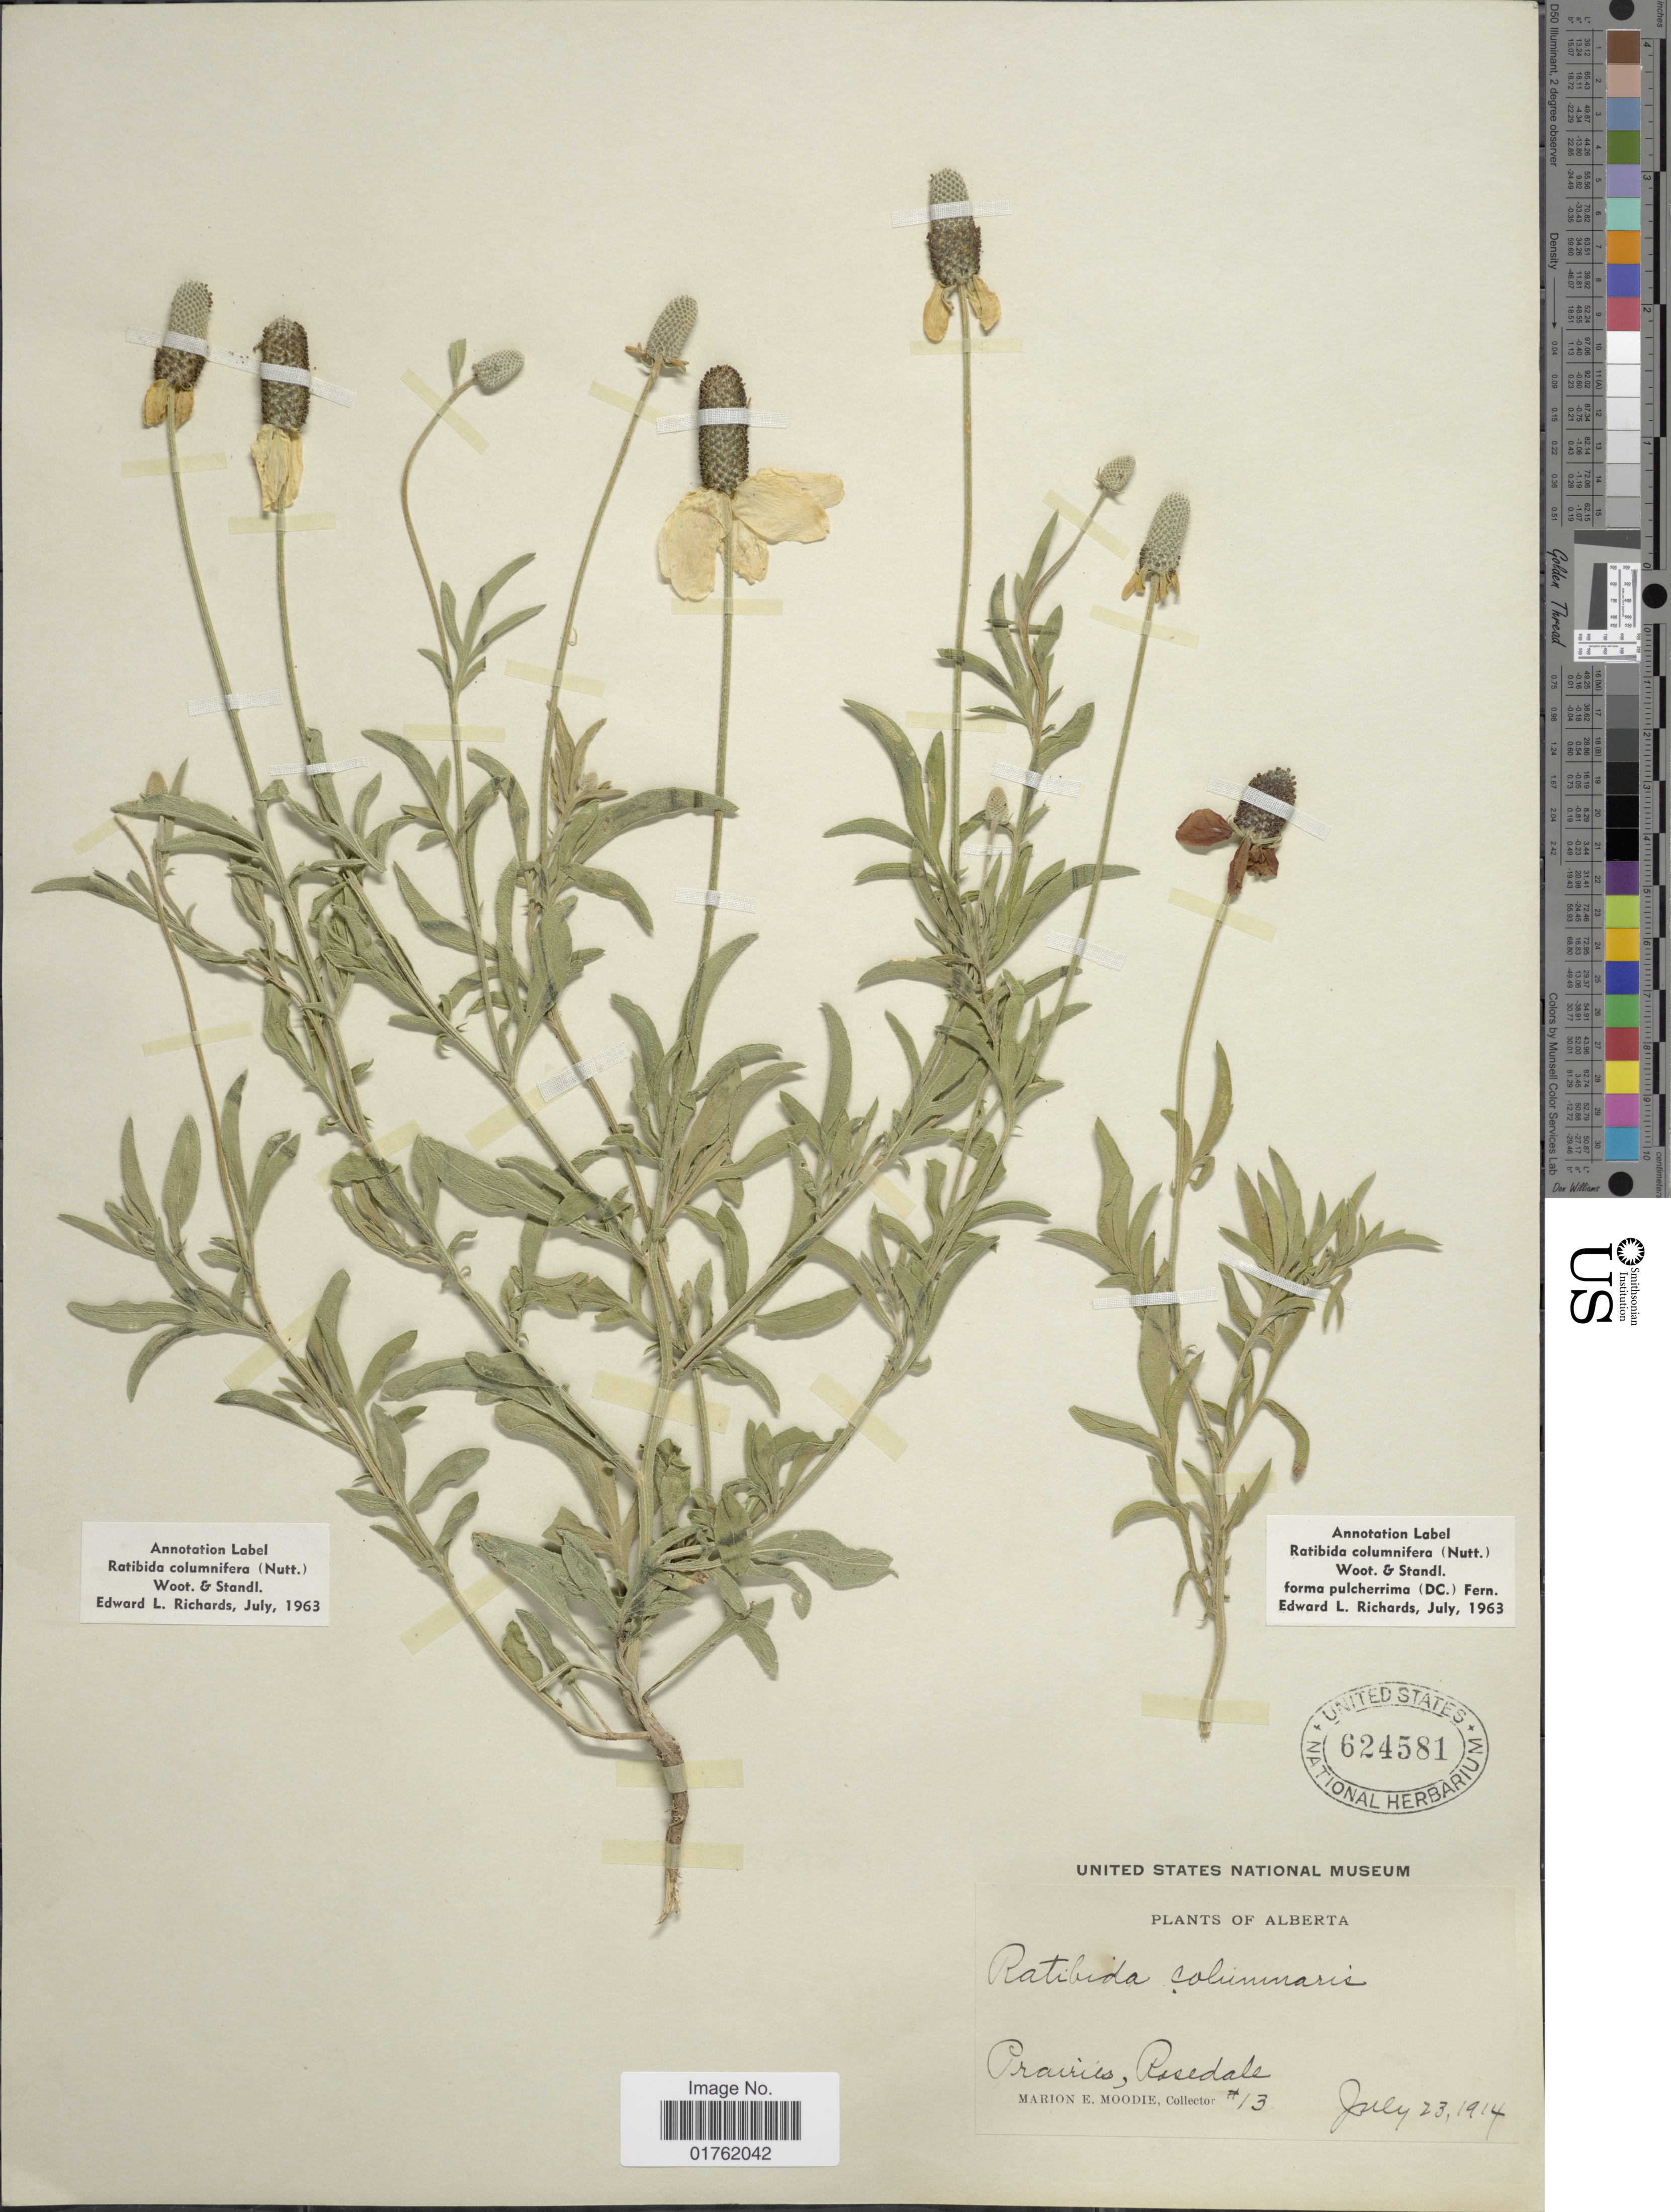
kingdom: Plantae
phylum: Tracheophyta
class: Magnoliopsida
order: Asterales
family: Asteraceae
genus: Ratibida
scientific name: Ratibida columnaris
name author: (Pursh) D. Don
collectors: M. E. Moodie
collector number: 13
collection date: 1914-07-23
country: Canada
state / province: Alberta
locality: Prairies, Rosedale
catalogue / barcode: US 624581